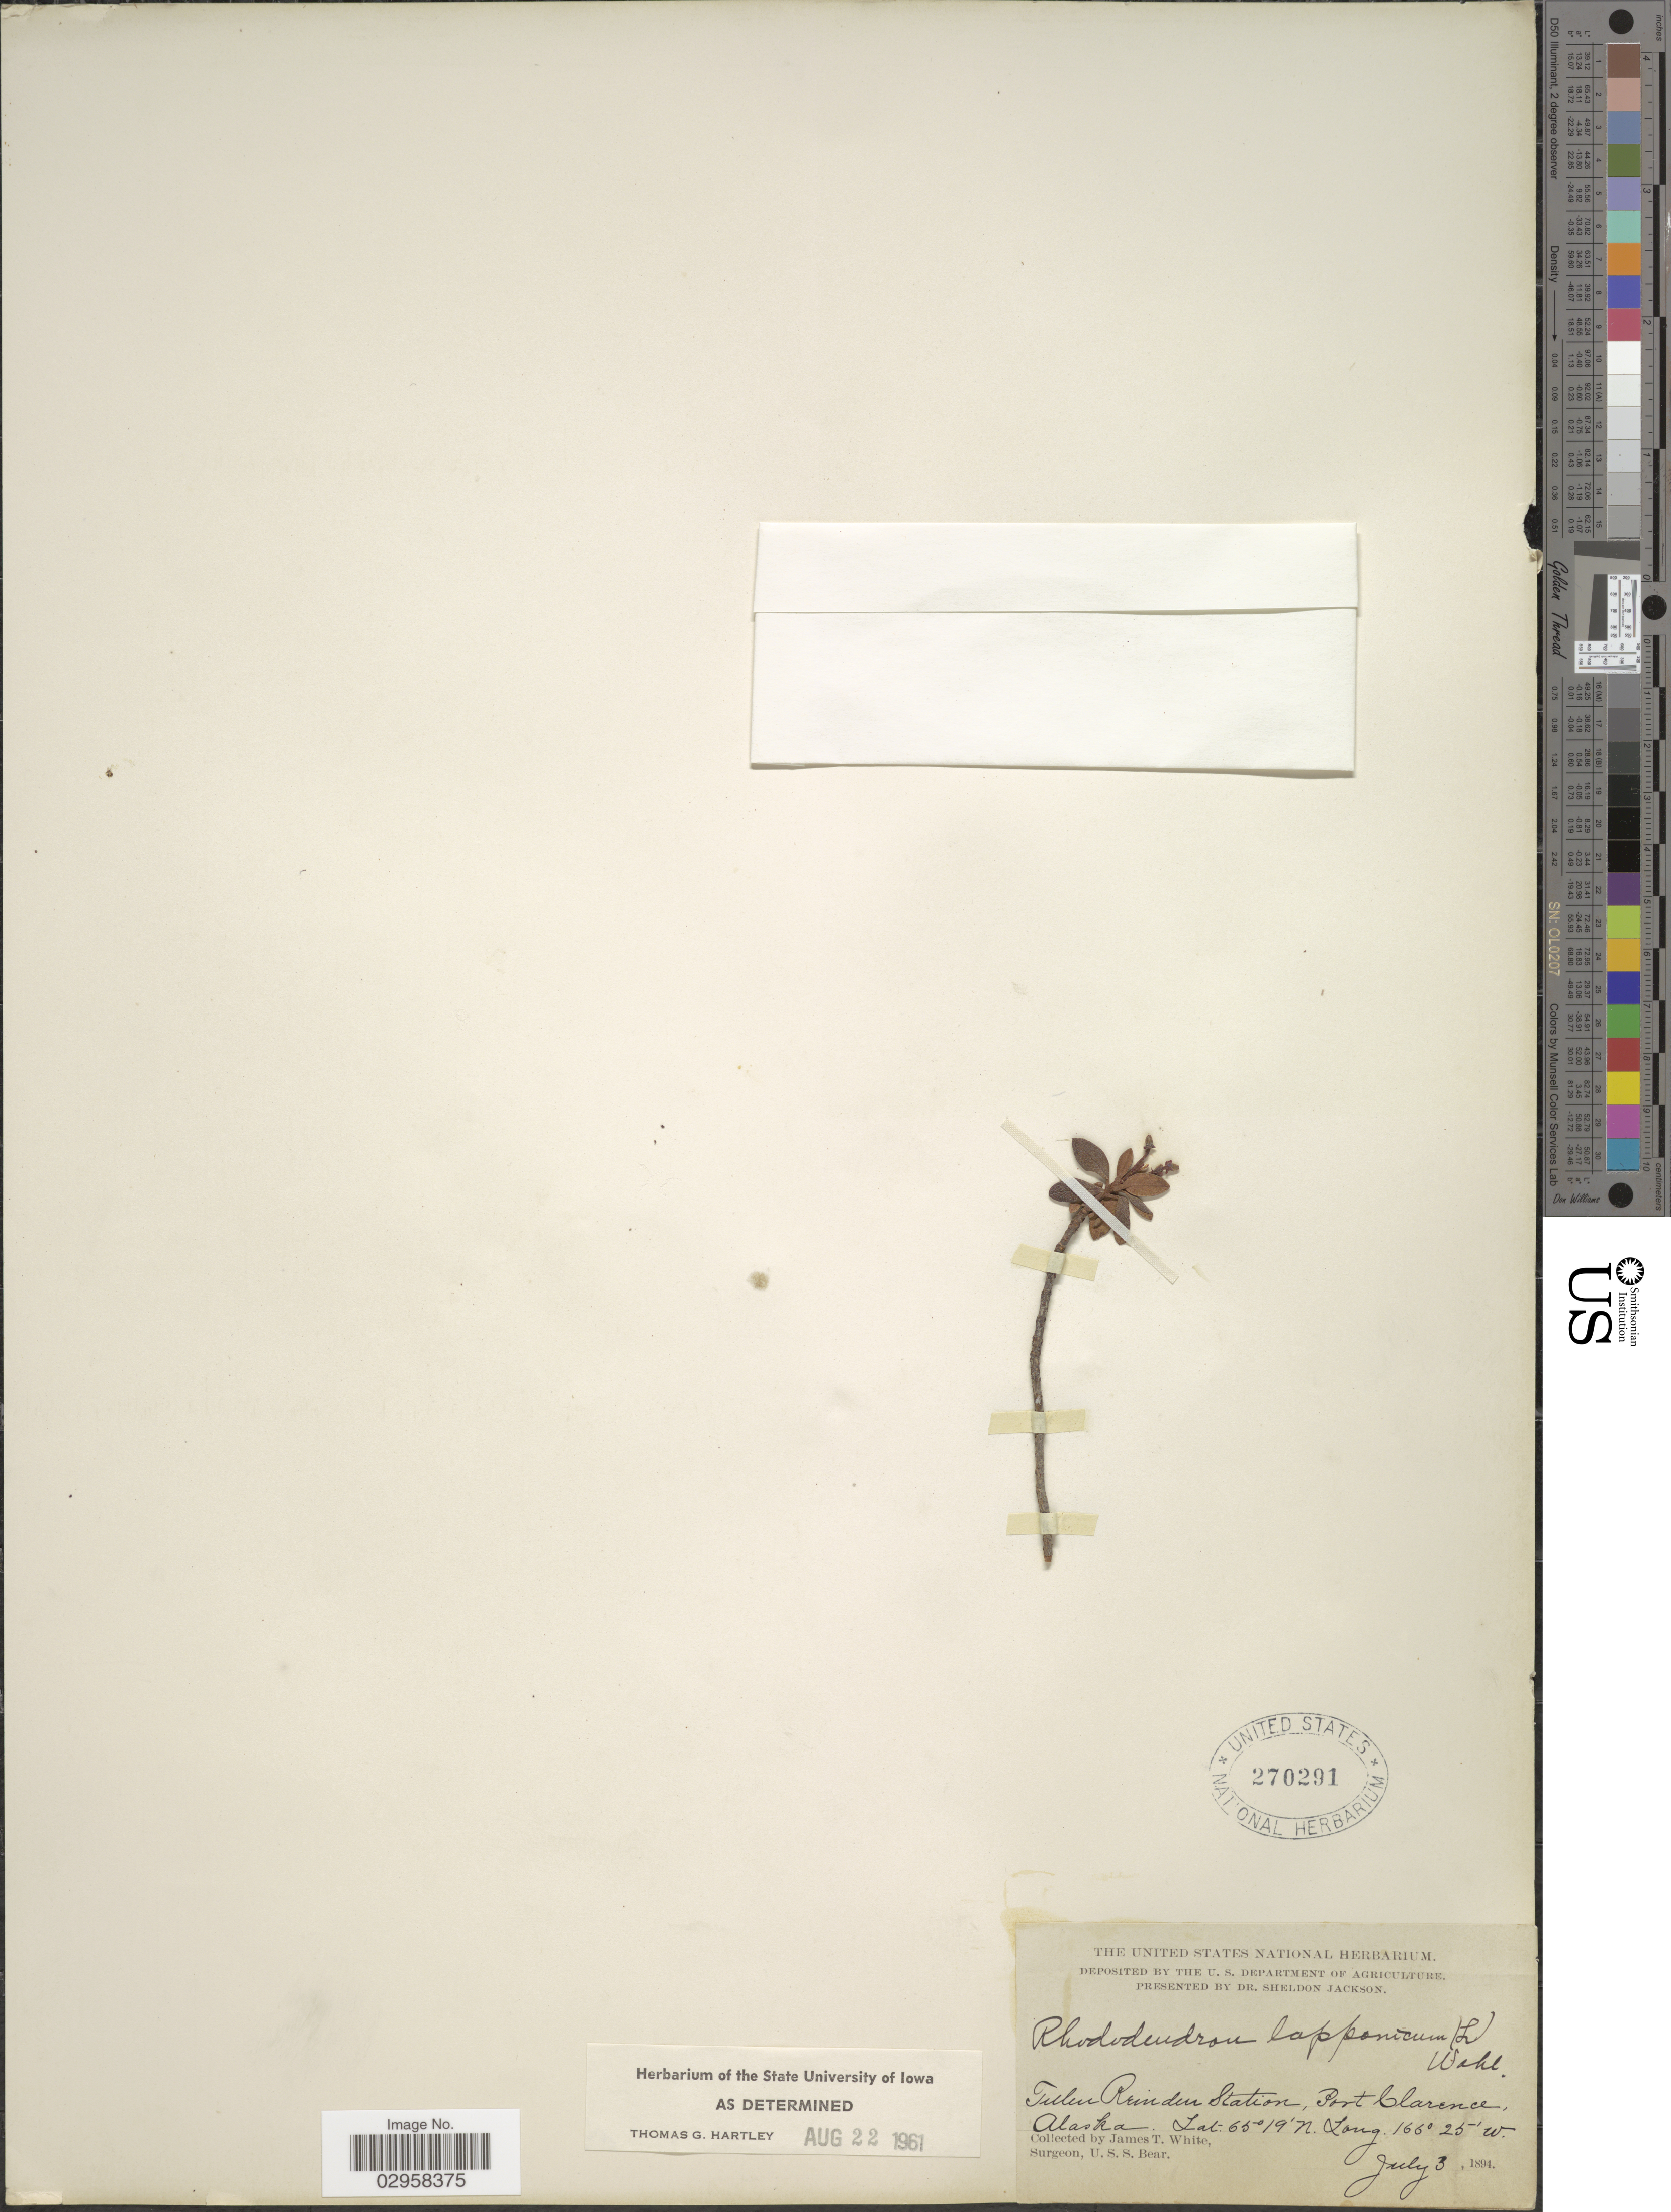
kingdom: Plantae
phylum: Tracheophyta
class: Magnoliopsida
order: Ericales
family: Ericaceae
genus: Rhododendron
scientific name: Rhododendron lapponicum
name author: (L.) Wahlenb.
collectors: J. T. White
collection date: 1894-07-03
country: United States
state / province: Alaska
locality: Teller Reindeer Station, Port Clarence.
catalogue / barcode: US 270291